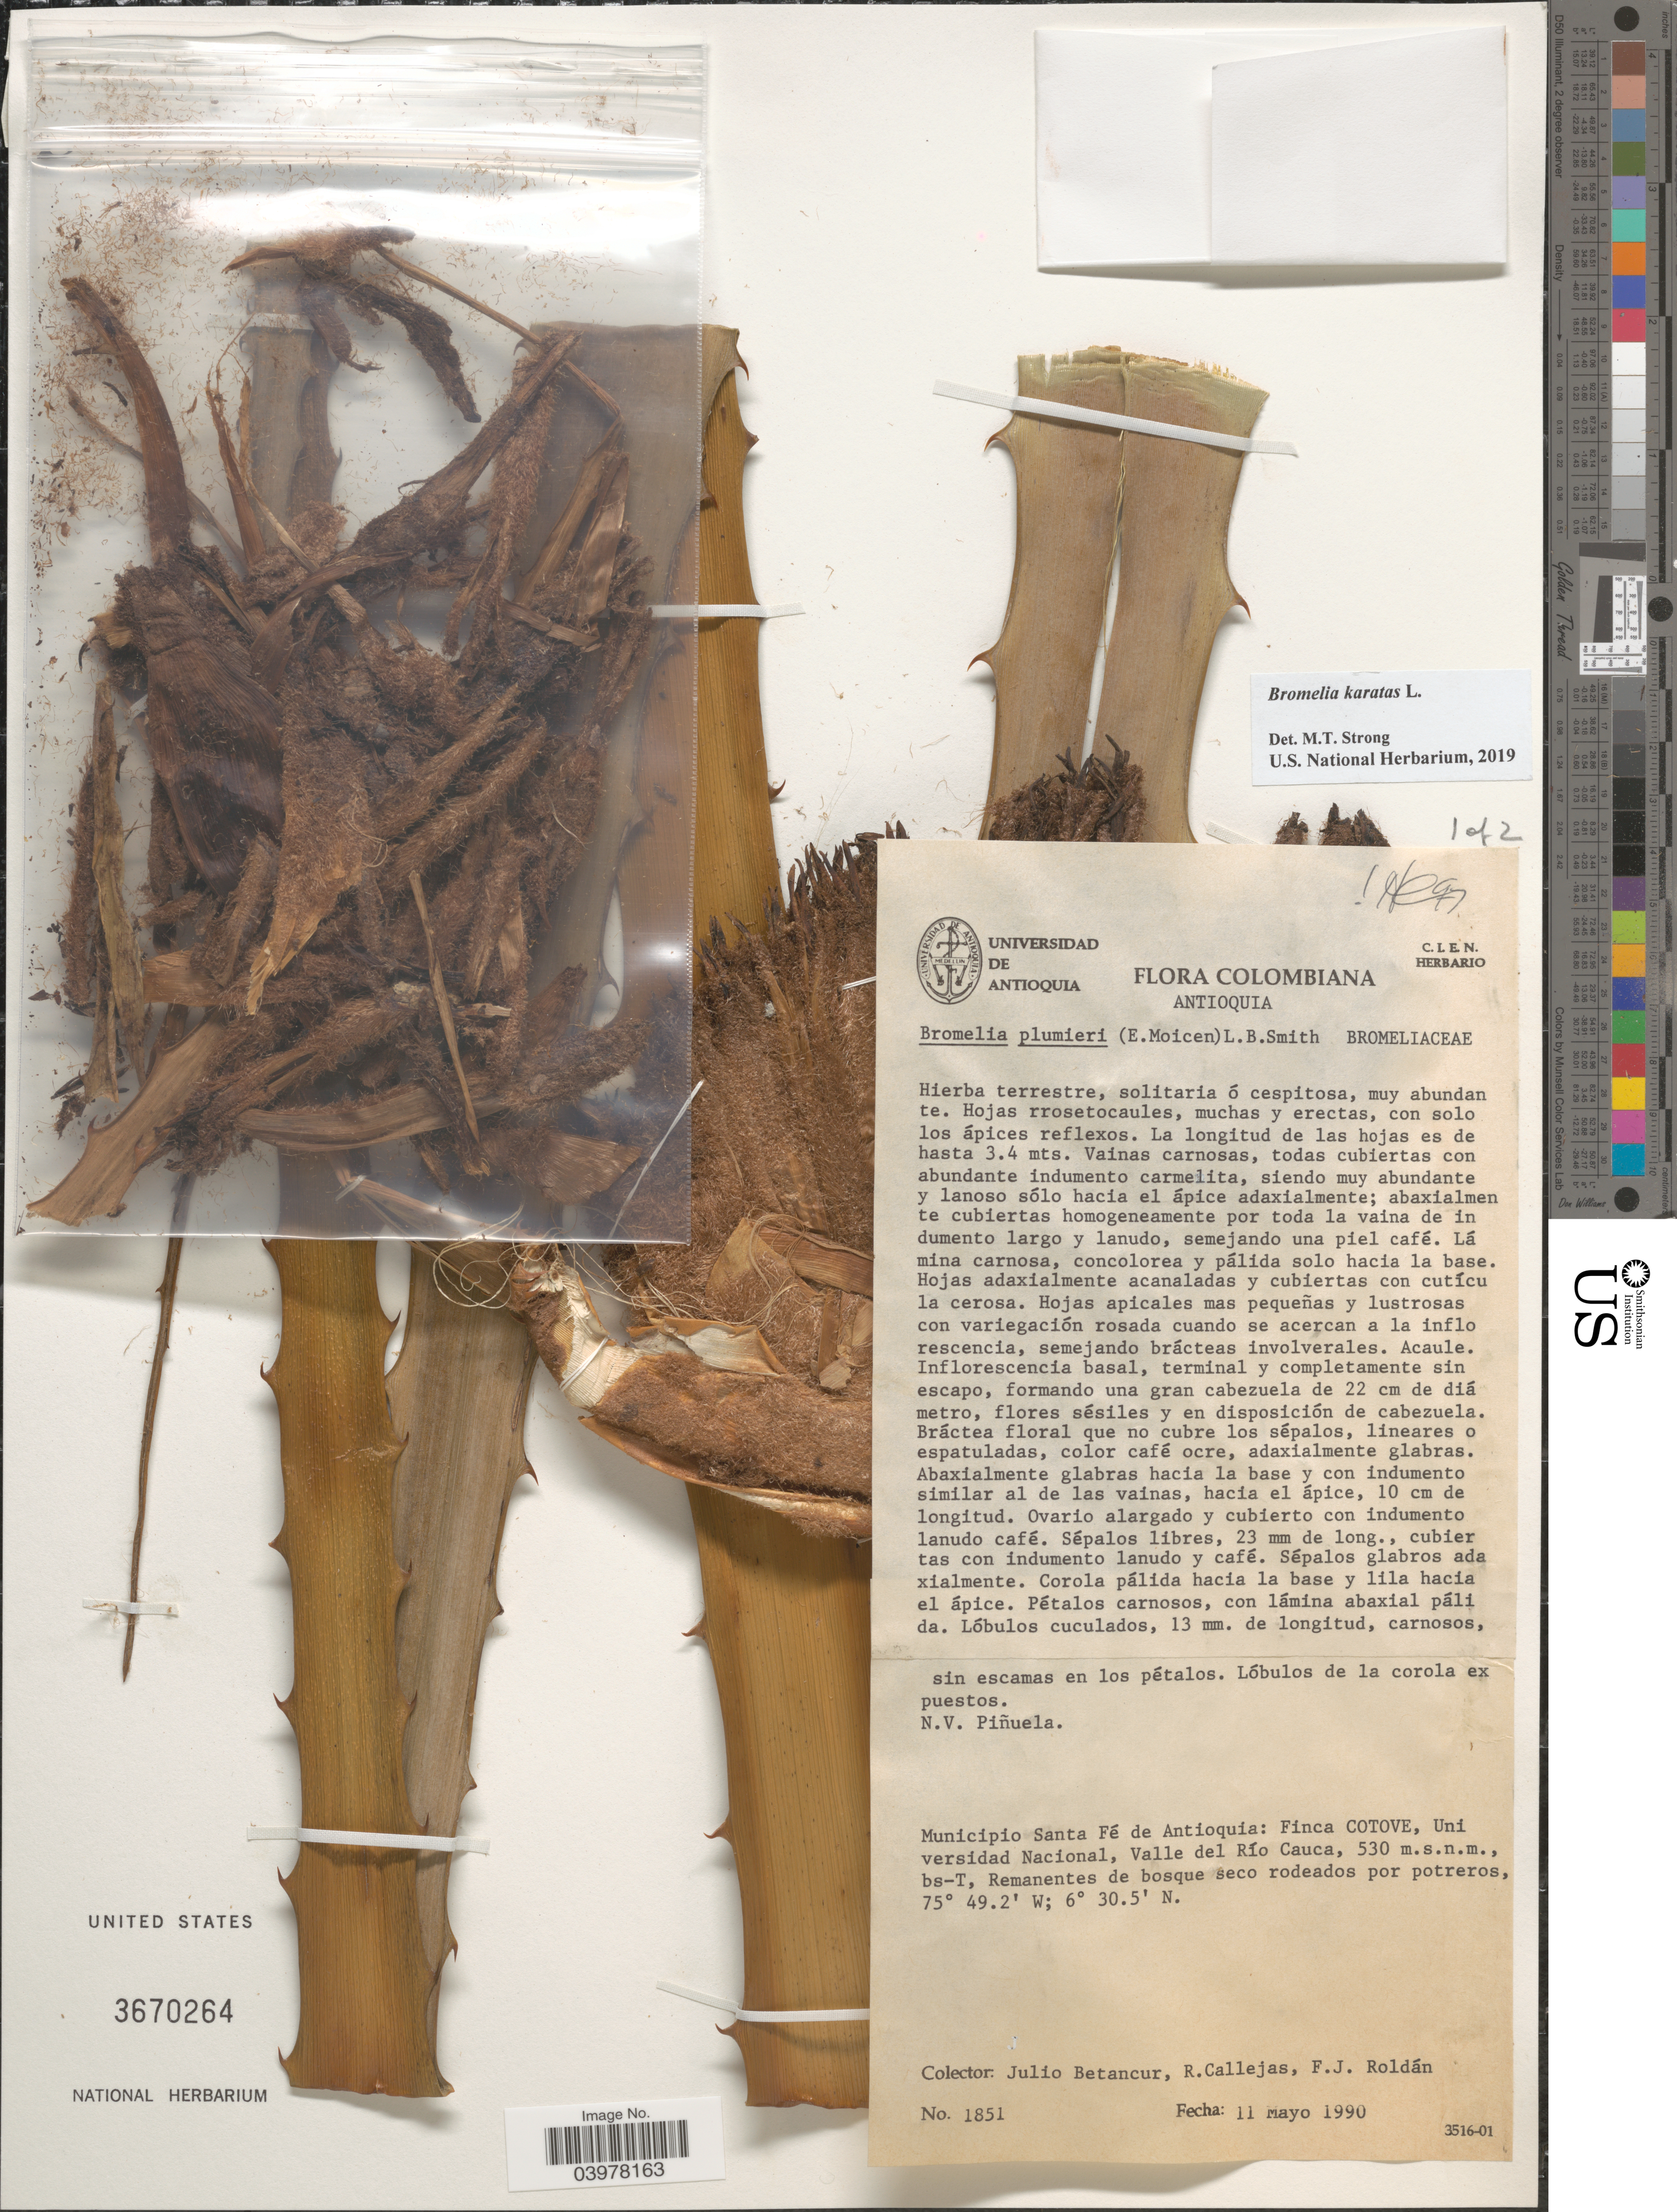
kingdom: Plantae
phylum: Tracheophyta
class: Liliopsida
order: Poales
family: Bromeliaceae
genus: Bromelia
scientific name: Bromelia karatas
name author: L.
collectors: J. Betancur, R. Callejas & F. J. Roldán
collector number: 1851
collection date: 1990-05-11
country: Colombia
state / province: Antioquia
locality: Municipio Santa Fé de Antioquia: Finca Cotove, Universidad Nacional, Valle del Río Cauca.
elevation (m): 530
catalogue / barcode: US 3670264